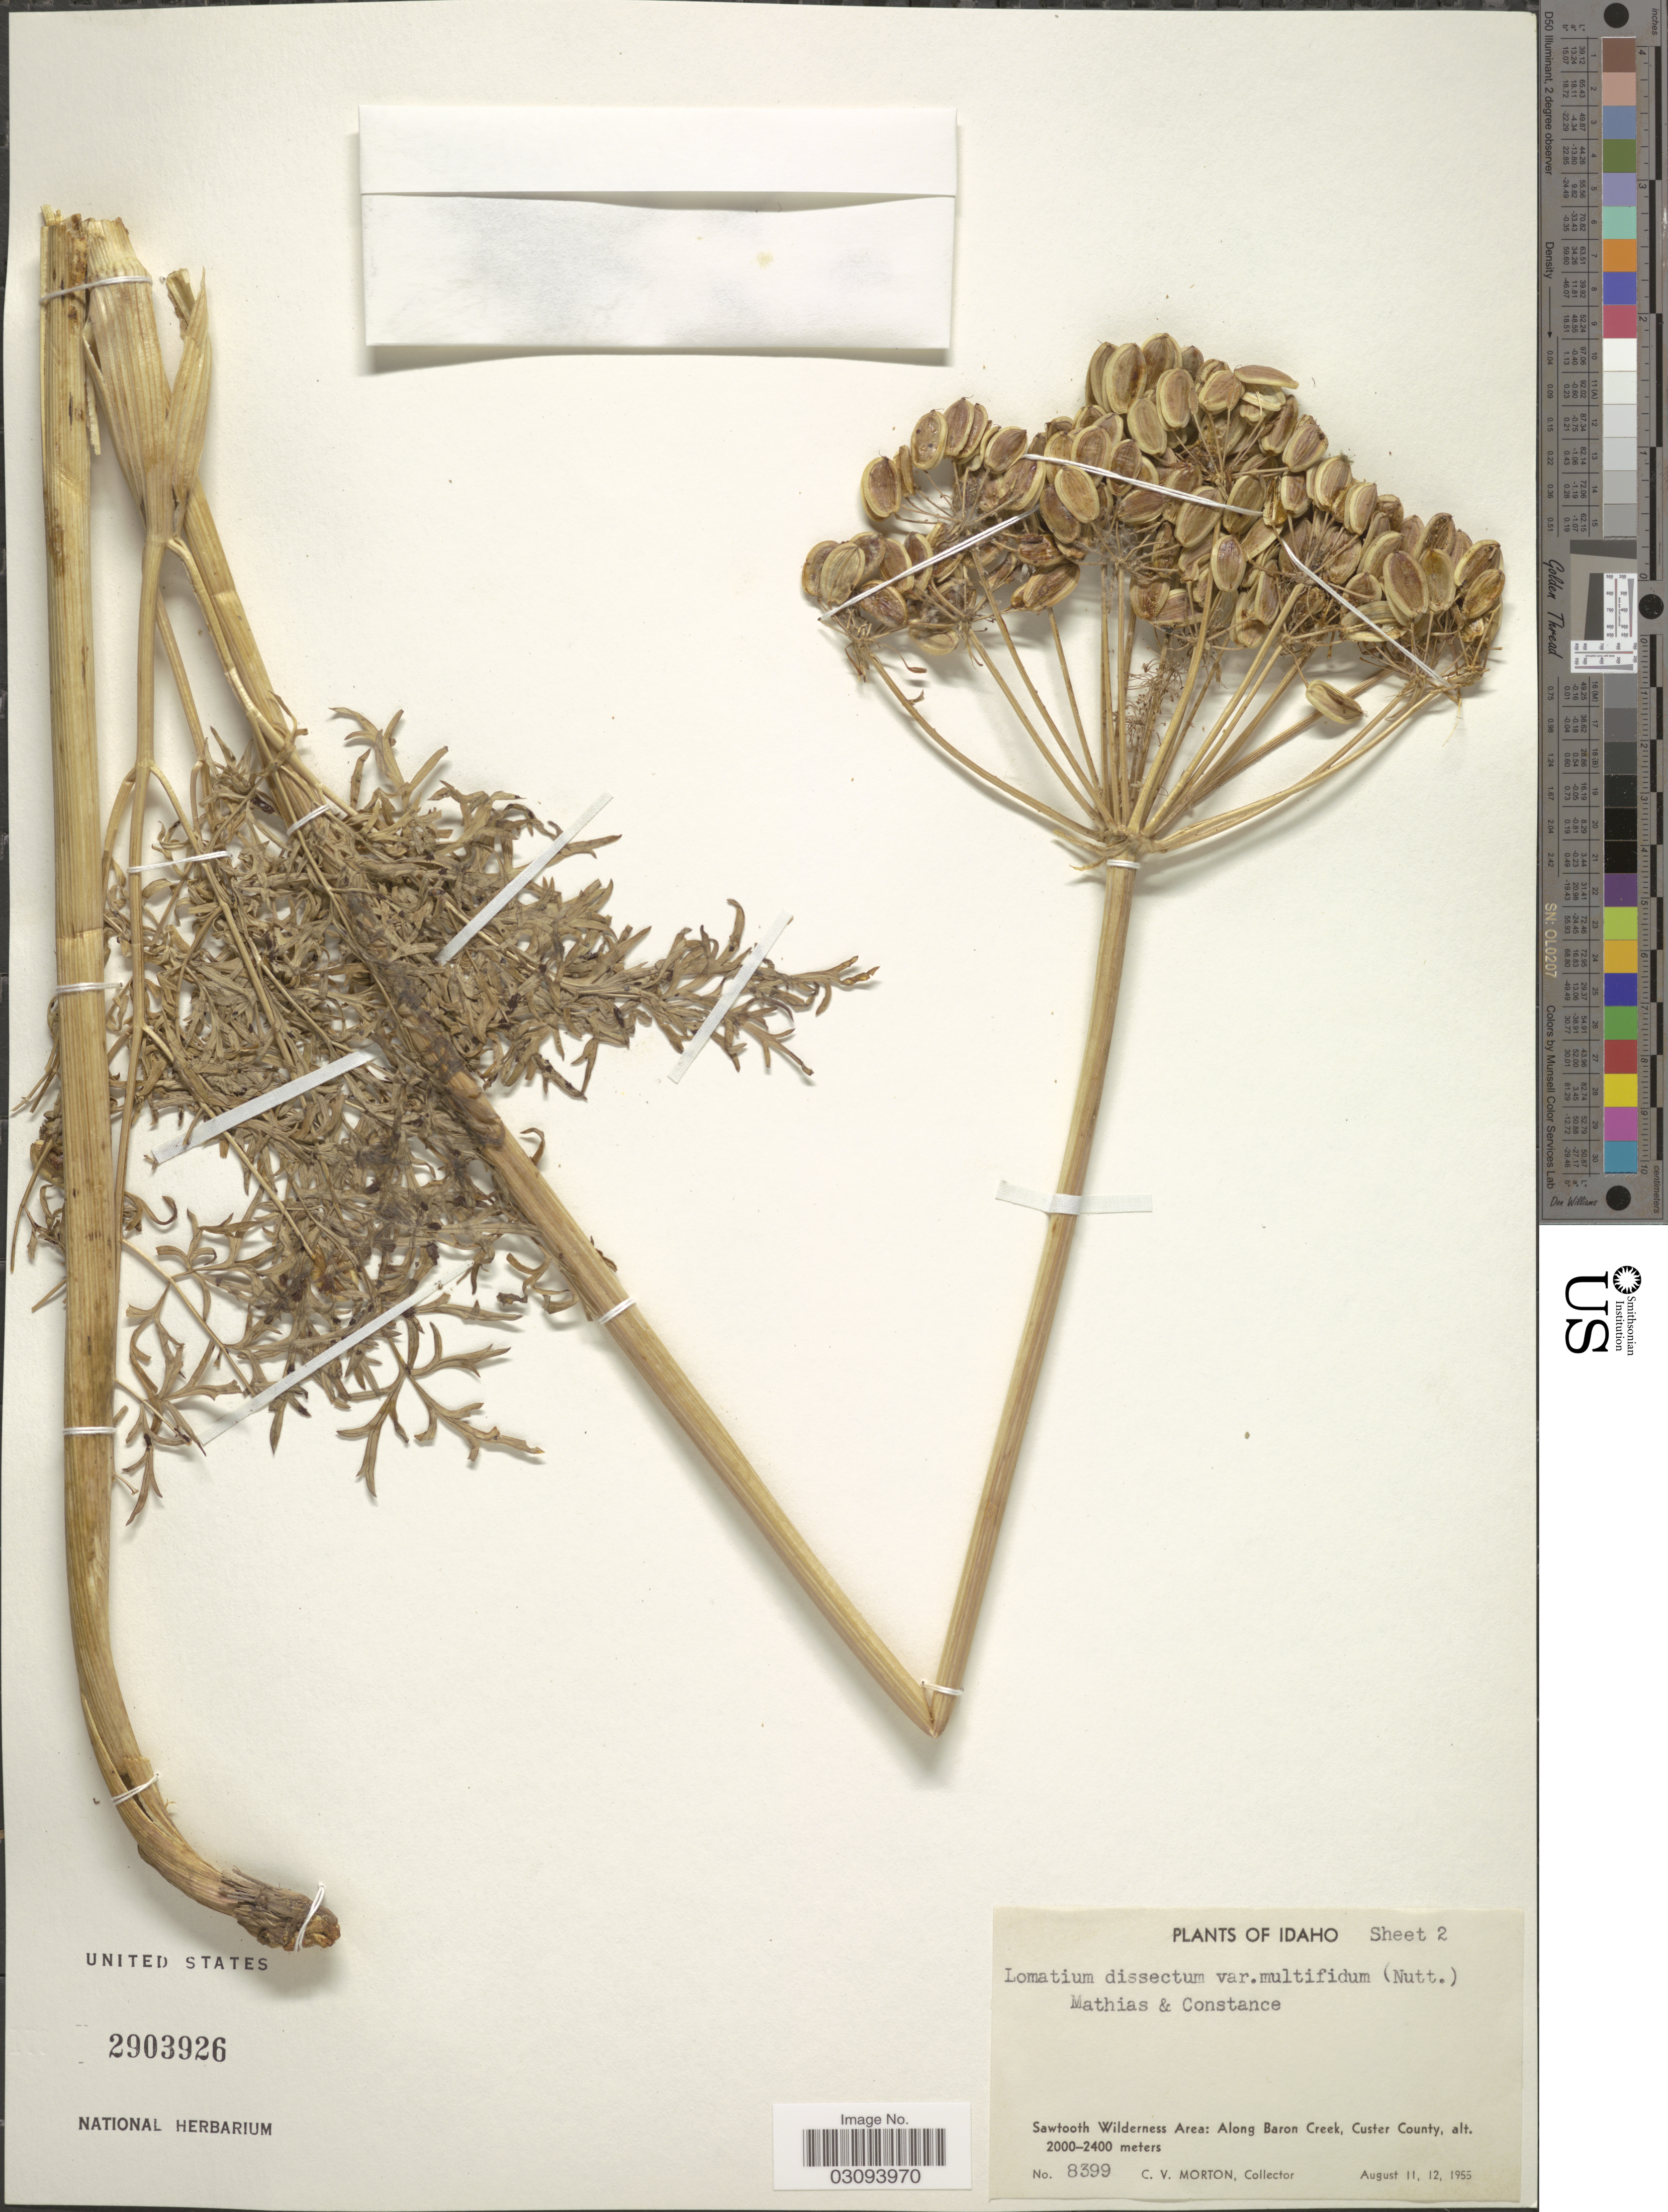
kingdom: Plantae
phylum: Tracheophyta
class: Magnoliopsida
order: Apiales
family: Apiaceae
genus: Lomatium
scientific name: Lomatium dissectum var. multifidum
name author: (Nutt.) Mathias & Constance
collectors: C. V. Morton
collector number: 8399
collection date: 1955-08-11/1955-08-12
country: United States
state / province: Idaho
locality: Sawtooth Wilderness Area: Along Baron Creek, Custer County.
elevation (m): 2000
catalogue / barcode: US 2903926